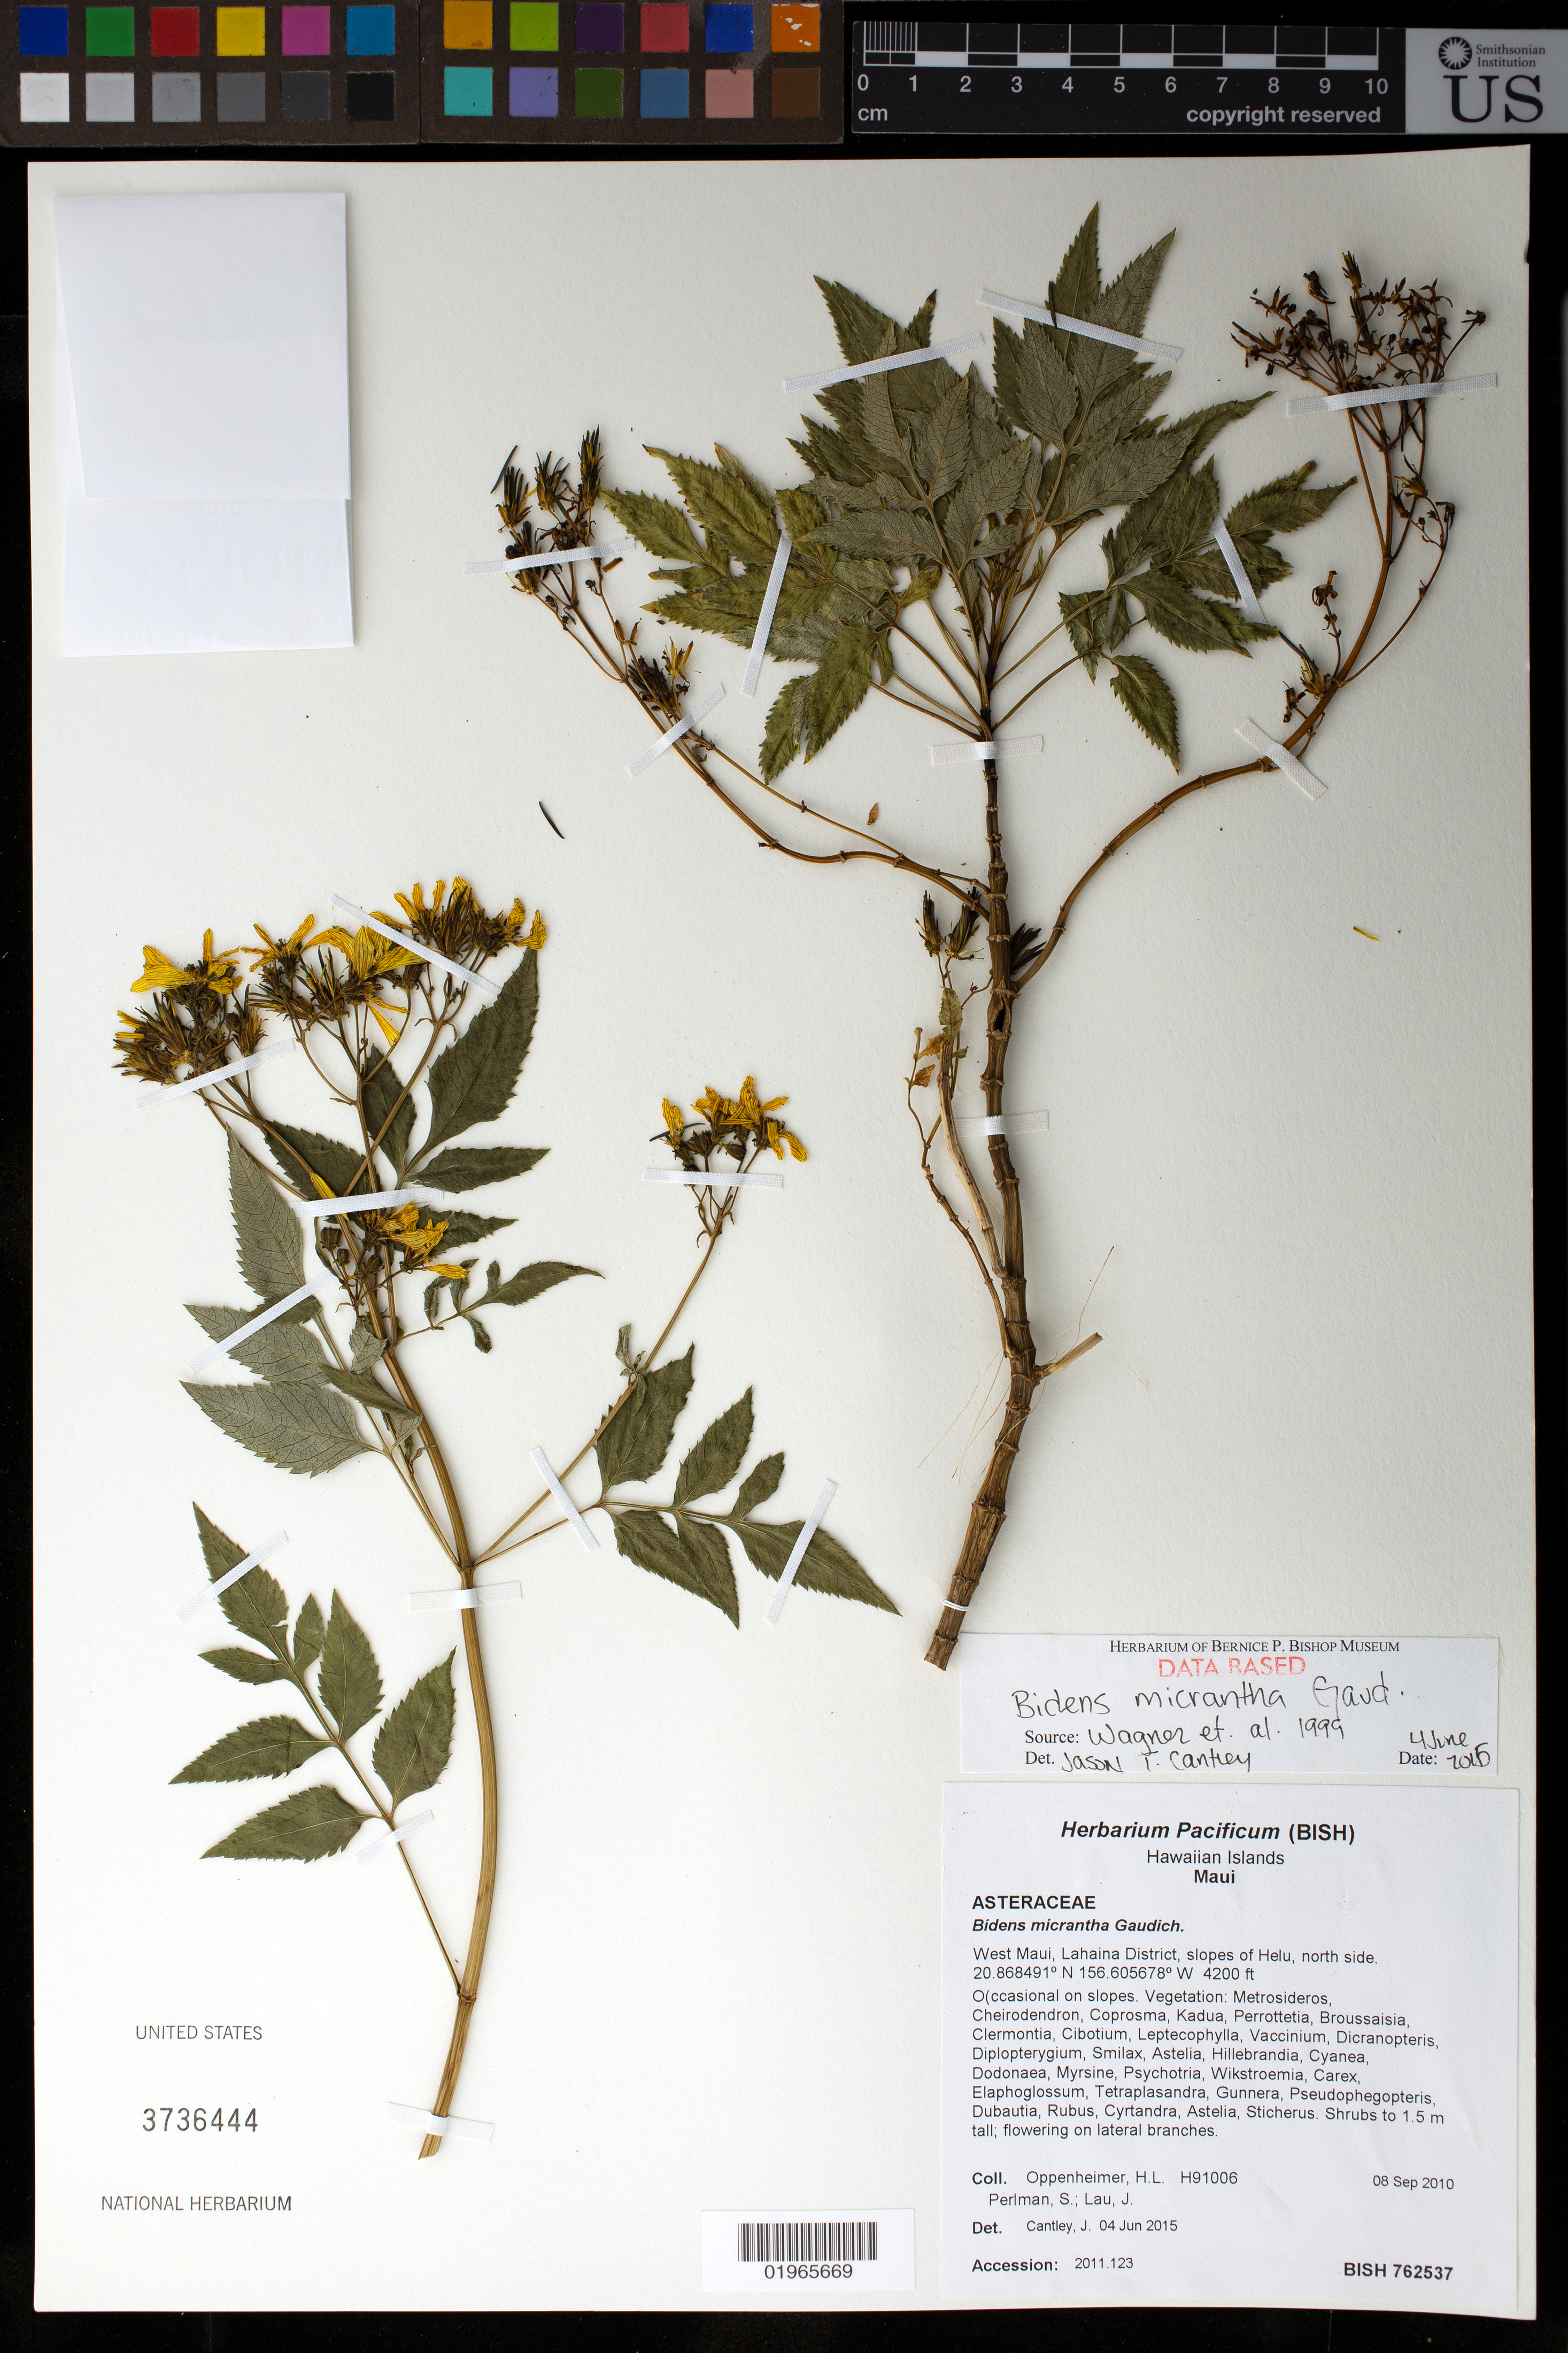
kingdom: Plantae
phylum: Tracheophyta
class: Magnoliopsida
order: Asterales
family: Asteraceae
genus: Bidens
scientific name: Bidens micrantha subsp. micrantha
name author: Gaudich. ex Cass.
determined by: Wagner, W. L., (BOT), Smithsonian Institution - National Museum of Natural History (UNITED STATES)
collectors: H. L. Oppenheimer, S. P. Perlman & J. Lau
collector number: H91006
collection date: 2010-09-08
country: United States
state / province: Hawaii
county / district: Maui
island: Maui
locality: West Maui, Lahaina District, slopes of Helu, north side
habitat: Wet slopes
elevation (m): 1280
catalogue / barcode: US 3736444